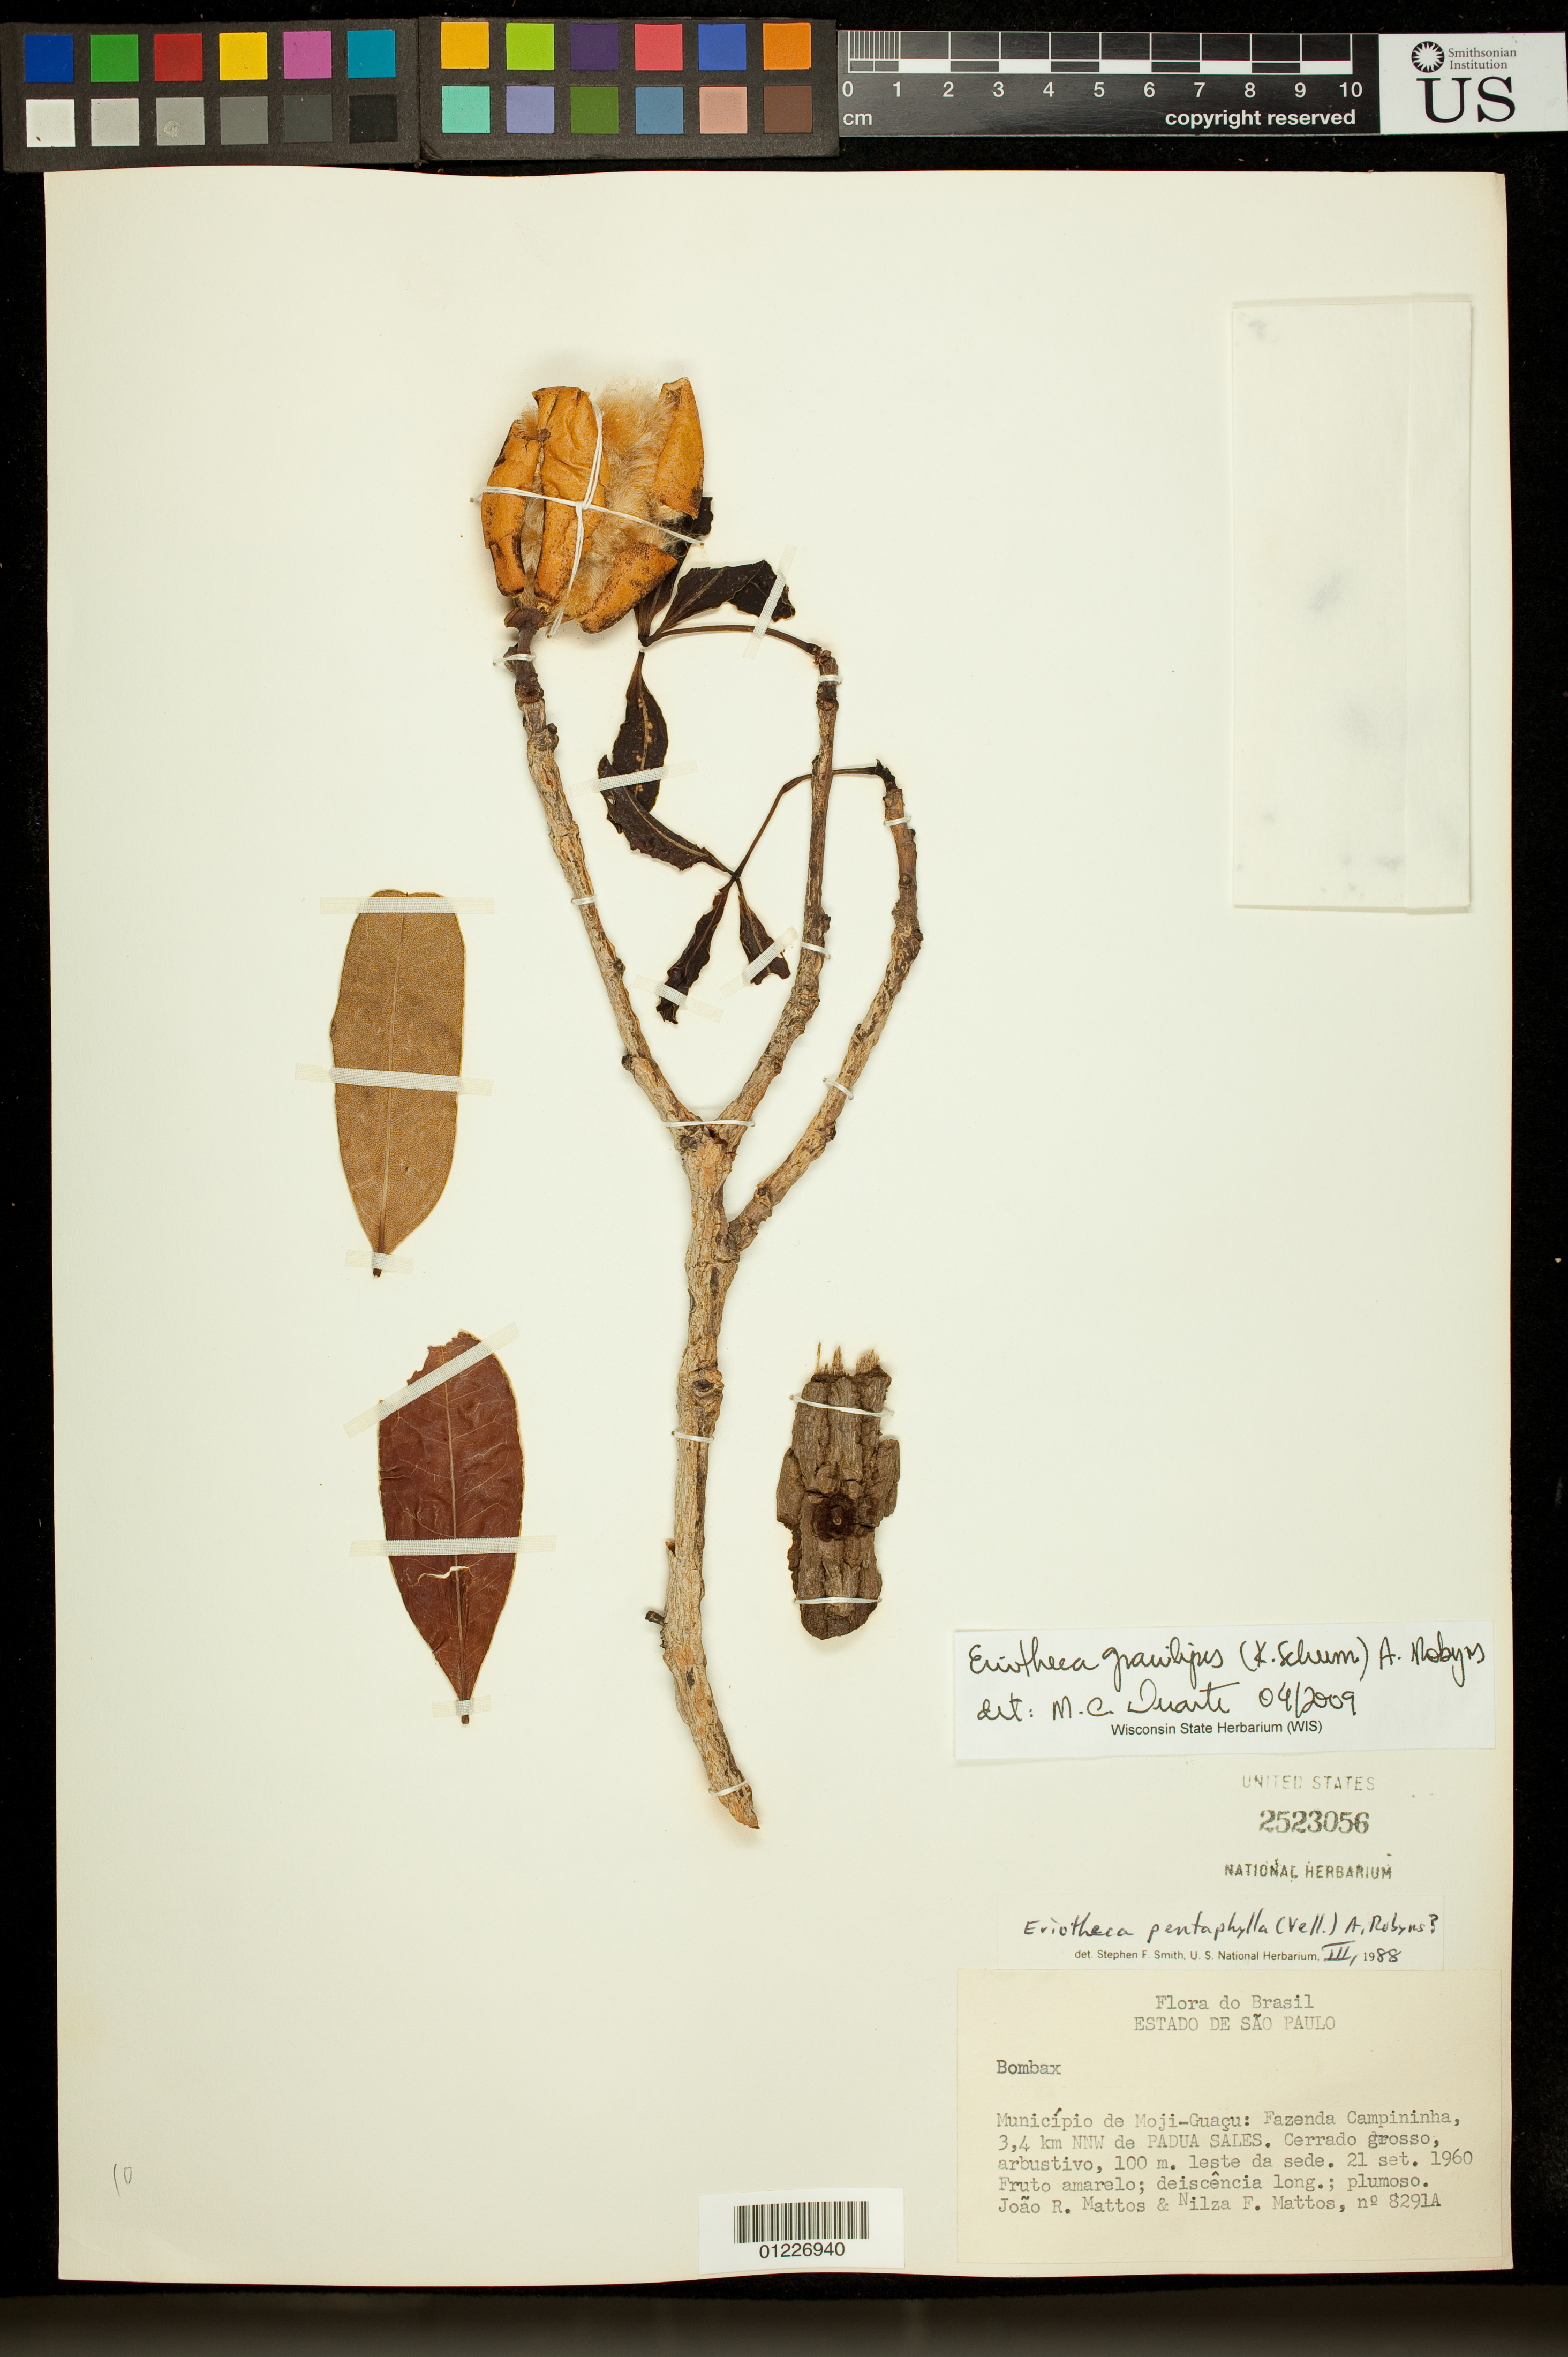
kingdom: Plantae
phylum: Tracheophyta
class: Magnoliopsida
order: Malvales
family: Malvaceae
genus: Pachira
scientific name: Pachira gracilipes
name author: (K. Schum.) V.N. Yoshik. & M.C. Duarte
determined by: Dorr, Laurence J., Curator (BOT), Smithsonian Institution - National Museum of Natural History (UNITED STATES)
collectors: J. R. de Mattos & N. F. Mattos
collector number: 8291A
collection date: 1960-09-21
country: Brazil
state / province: São Paulo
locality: Municipio de Moji-Gaucu: Fazenda Campininha, 3.4 kilometros NNW de Padua Sales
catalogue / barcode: US 2523056